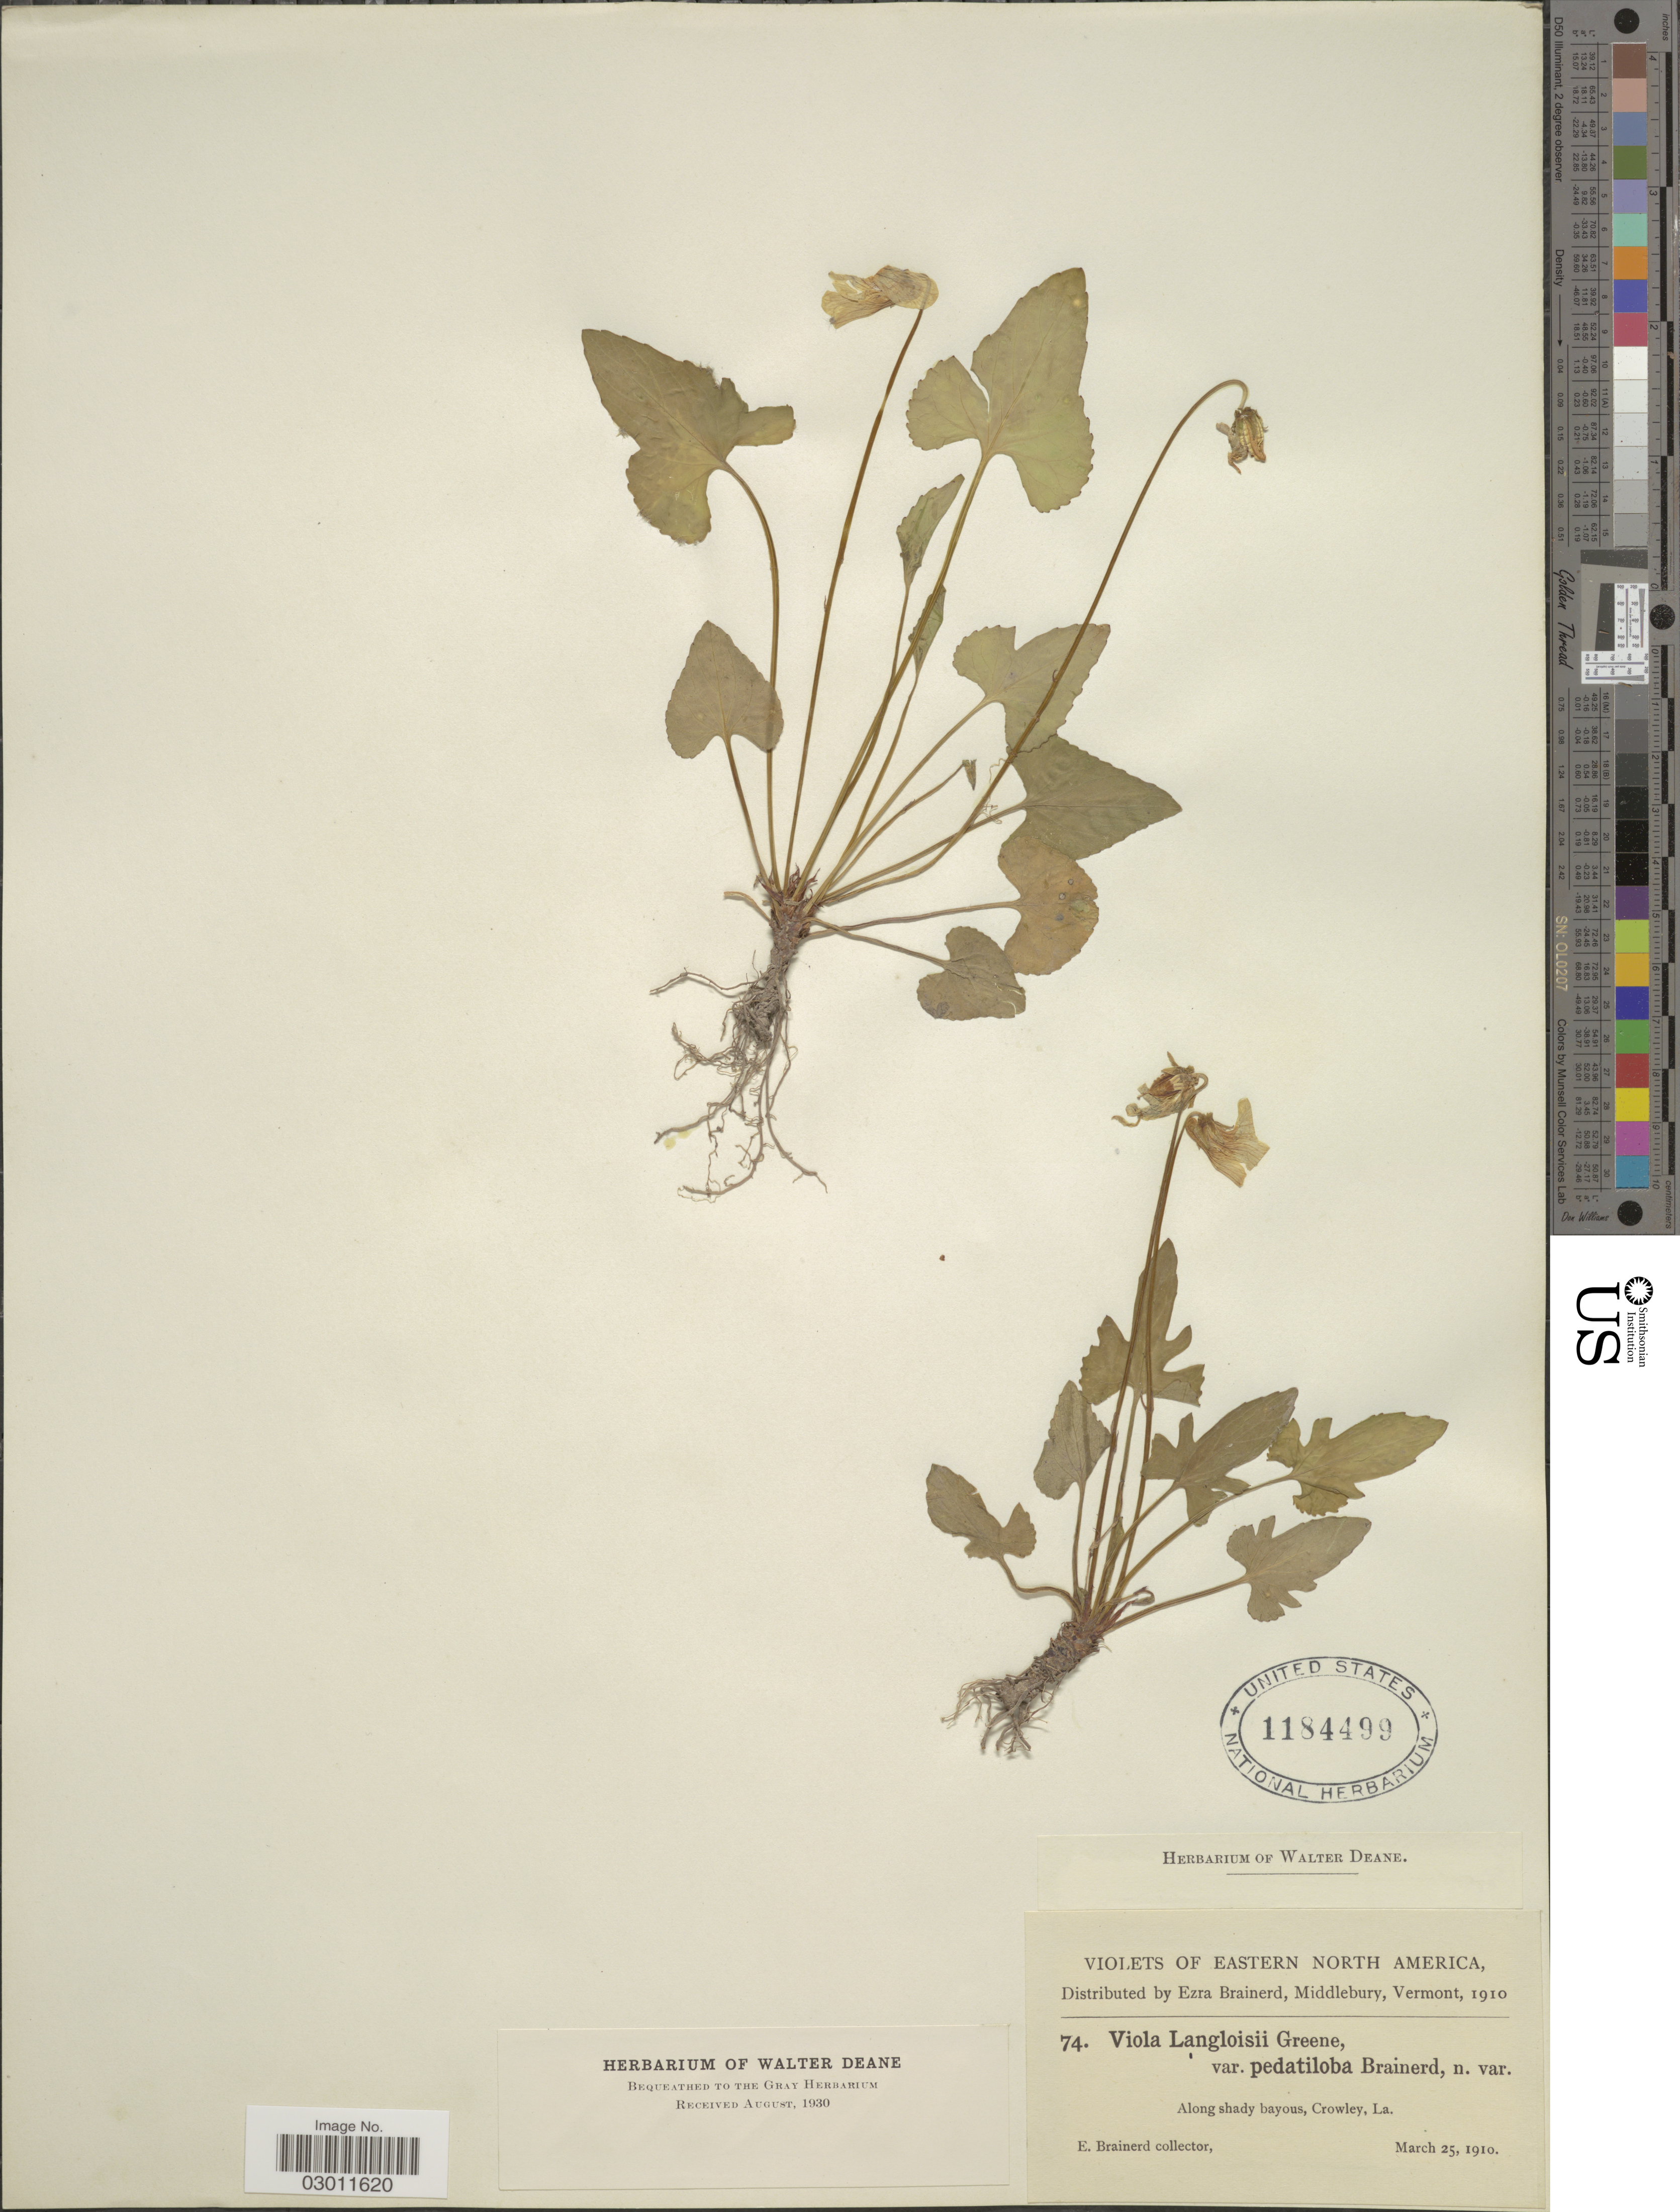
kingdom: Plantae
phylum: Tracheophyta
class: Magnoliopsida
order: Malpighiales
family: Violaceae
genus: Viola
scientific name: Viola affinis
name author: LeConte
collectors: E. Brainerd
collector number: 74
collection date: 1910-03-25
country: United States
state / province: Louisiana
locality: Along shady bayous, Crowley. Eastern North America.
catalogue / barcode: US 1184499